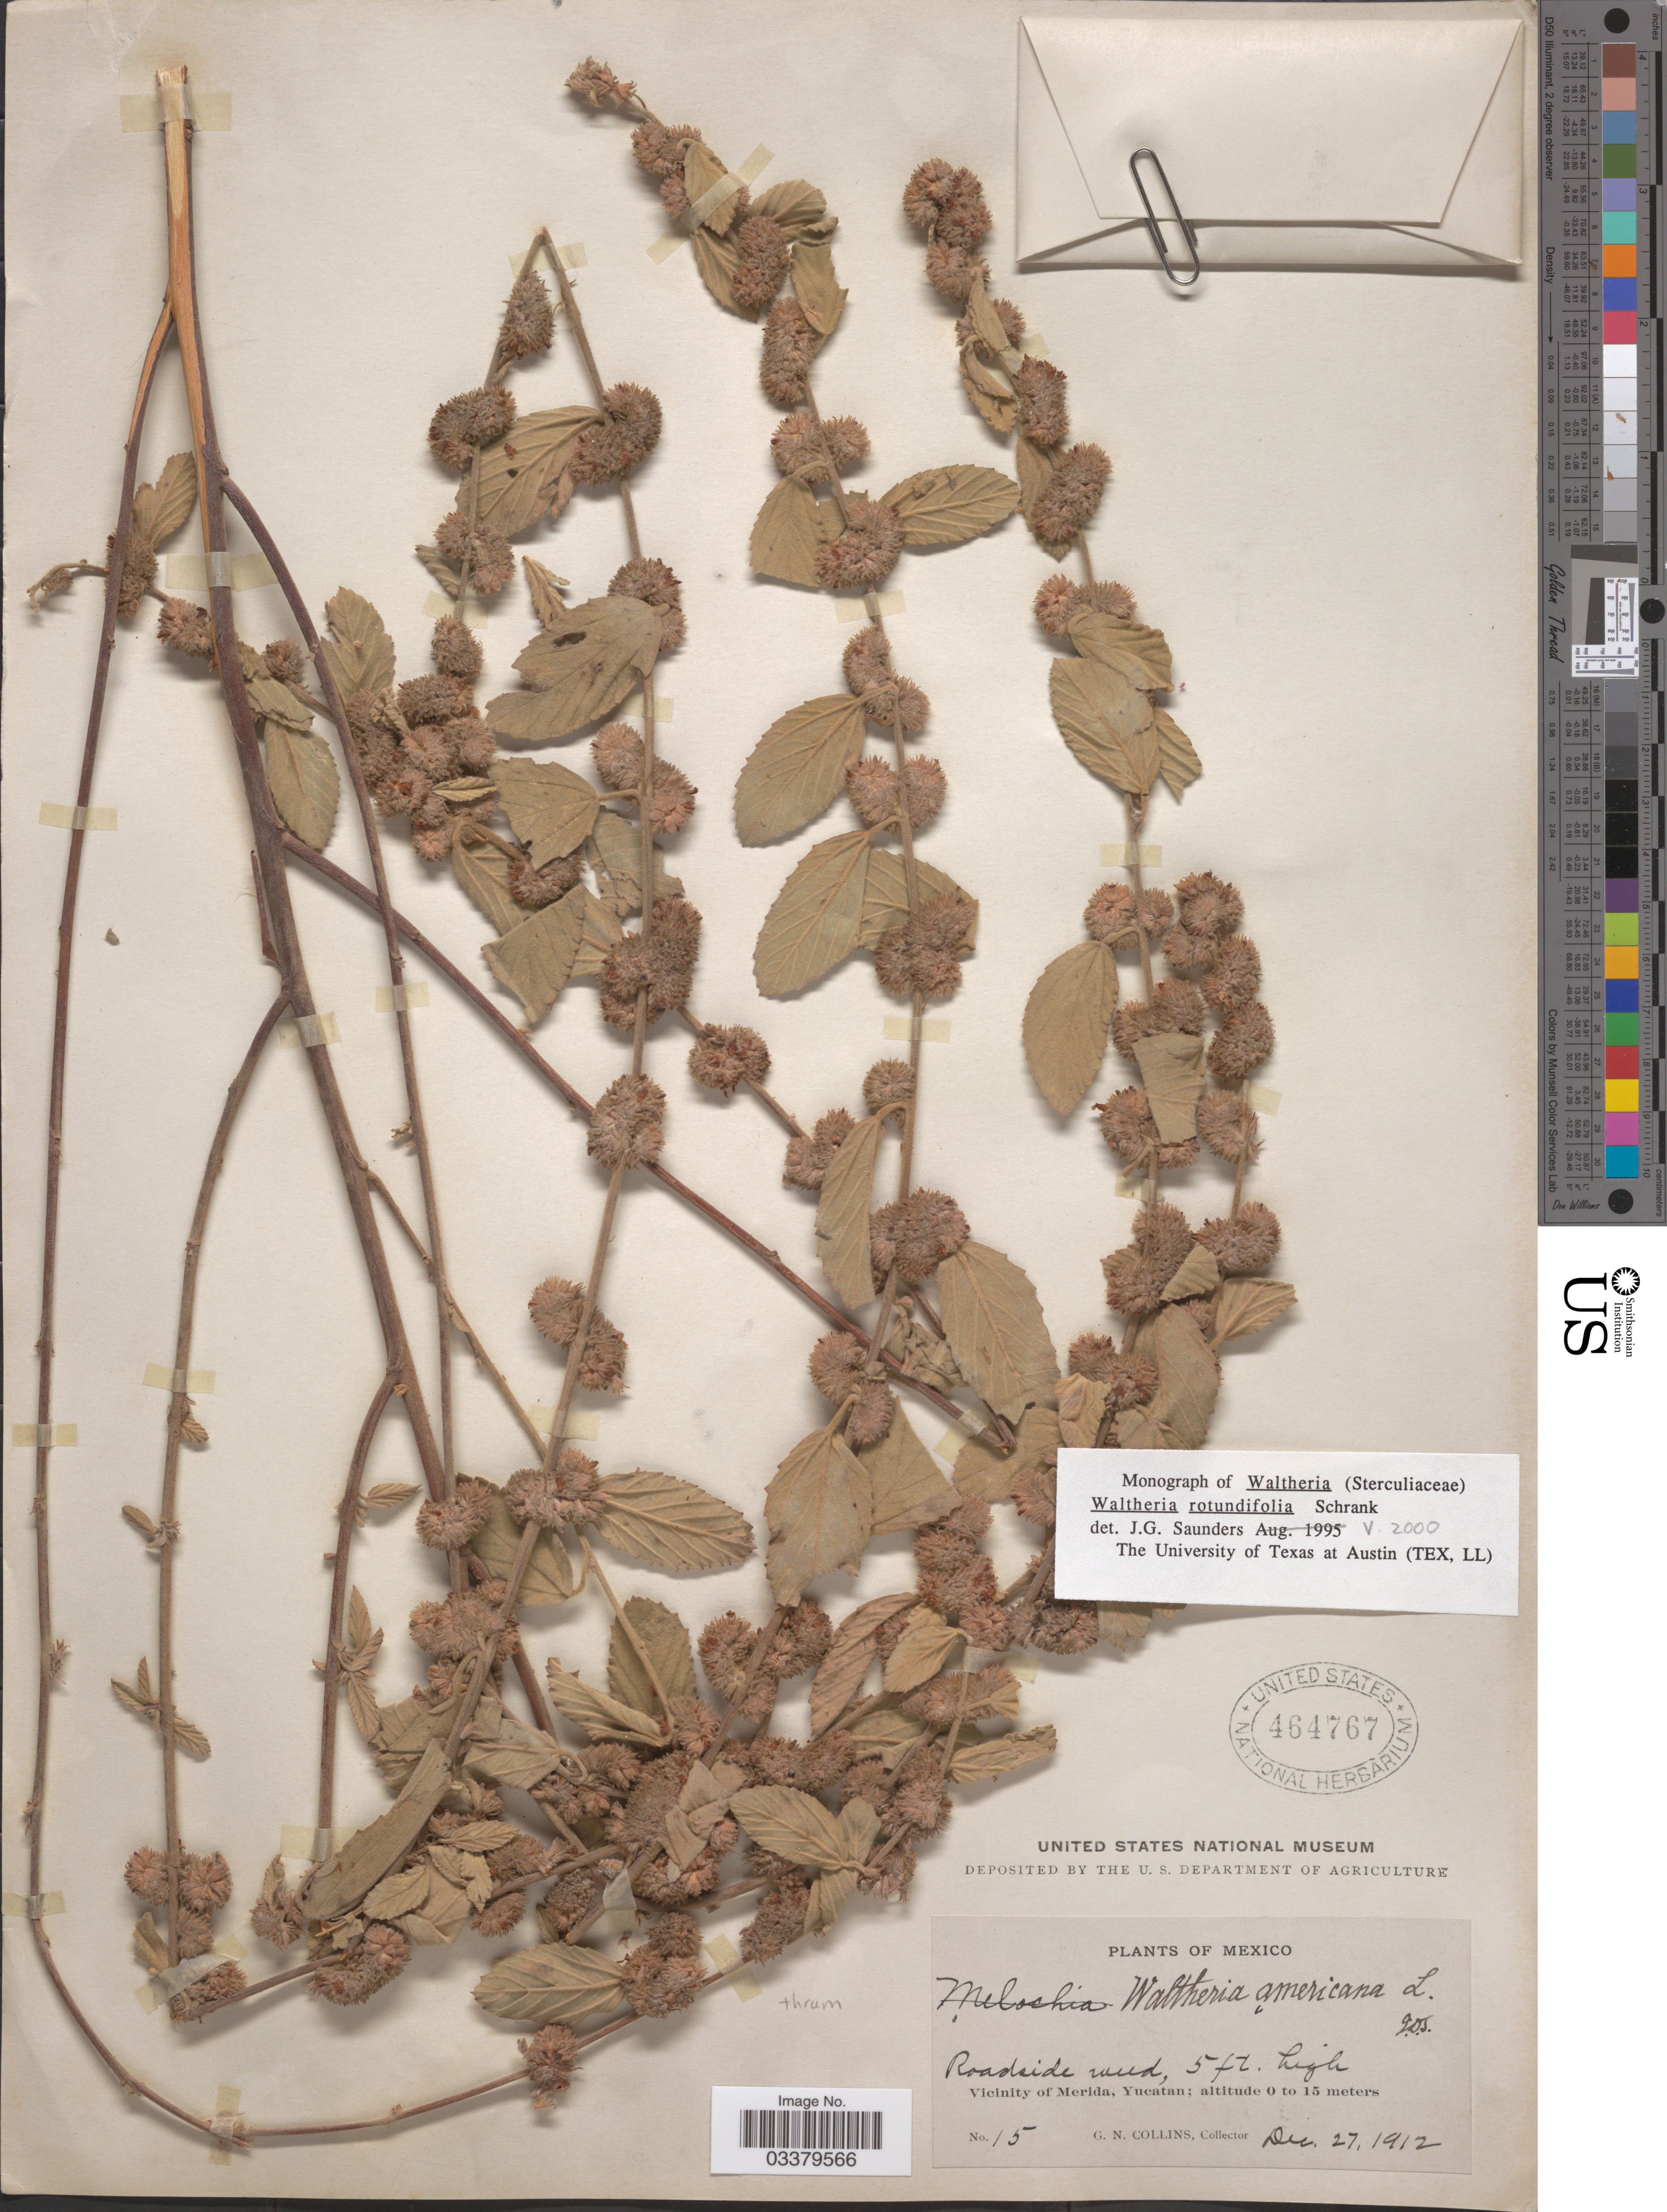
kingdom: Plantae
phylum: Tracheophyta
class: Magnoliopsida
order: Malvales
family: Malvaceae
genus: Waltheria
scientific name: Waltheria rotundifolia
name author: Schrank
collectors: G. Collins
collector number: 15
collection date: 1912-12-27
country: Mexico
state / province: Yucatán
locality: Vicinity of Merida.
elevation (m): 0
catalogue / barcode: US 464767